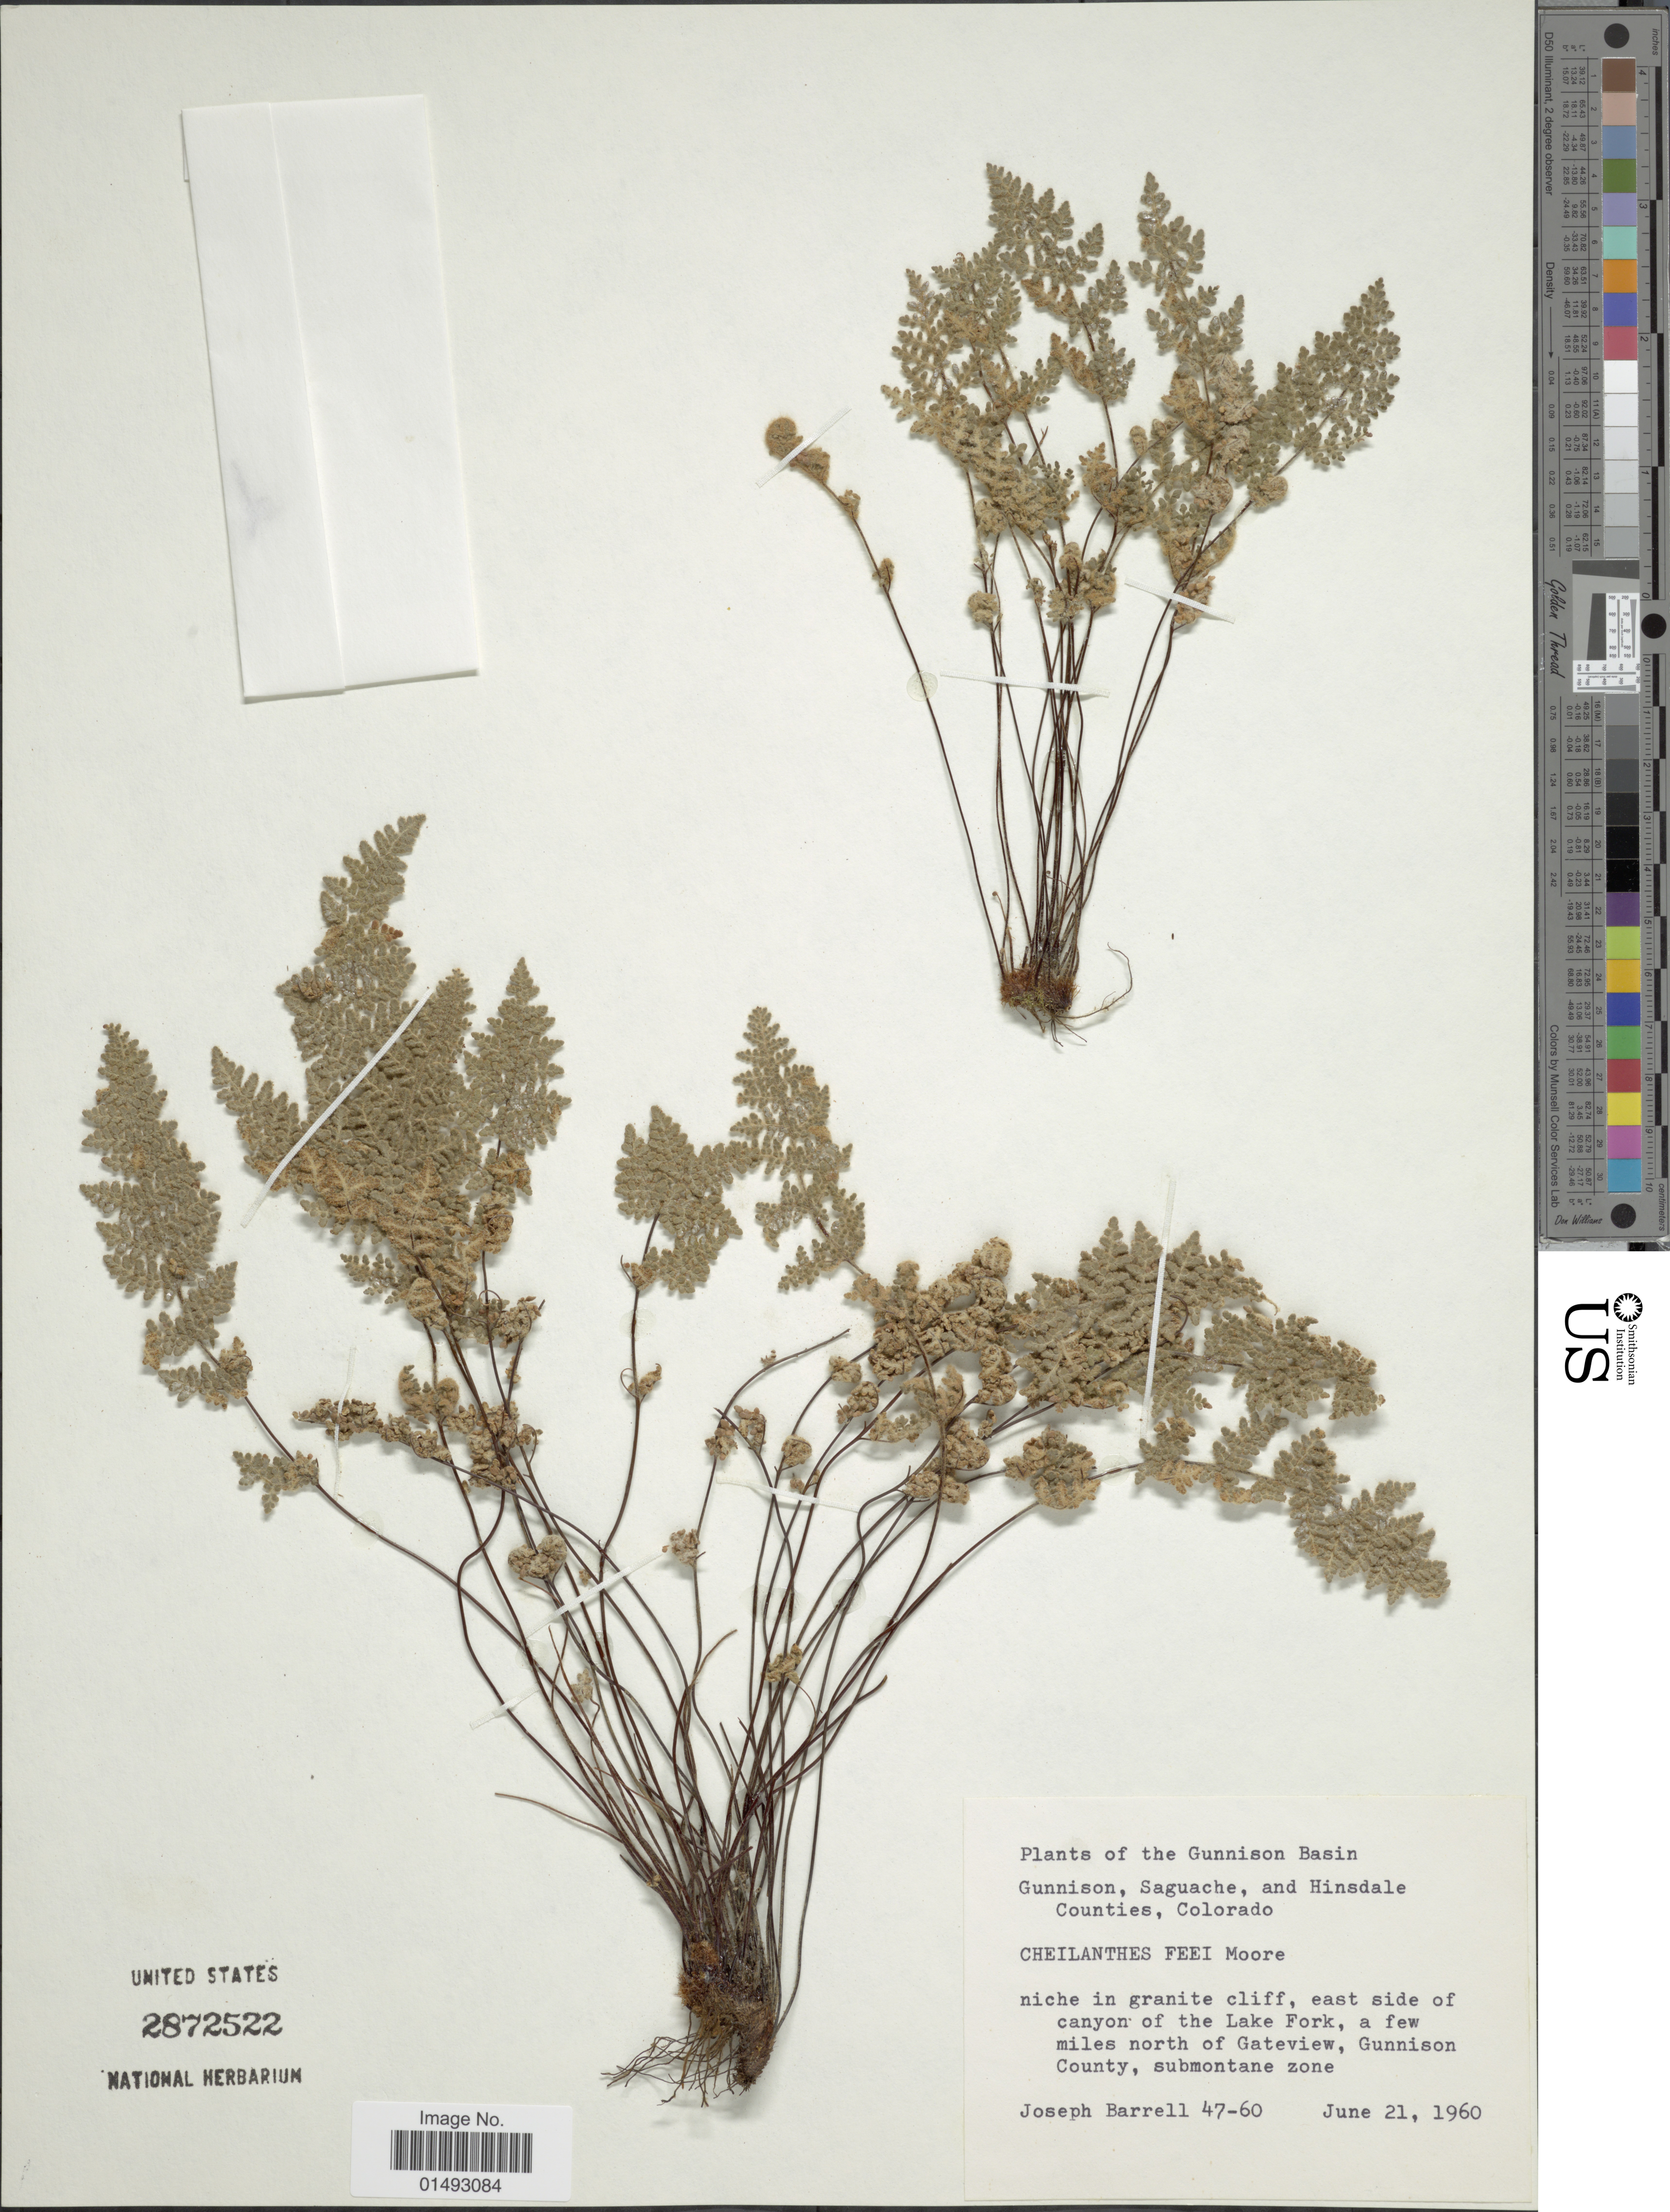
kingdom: Plantae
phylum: Tracheophyta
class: Polypodiopsida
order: Polypodiales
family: Pteridaceae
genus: Myriopteris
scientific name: Myriopteris gracilis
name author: Fée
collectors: J. Barrell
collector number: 47-60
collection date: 1960-06-21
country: United States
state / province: Colorado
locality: The Gunnison Basin Gunnison, Saguache, and Hinsdale Counties, niche in granite cliff, east side of canyon of the Lake Fork, a few miles north of Gateview, Gunnison County, submontane zone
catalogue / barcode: US 2872522